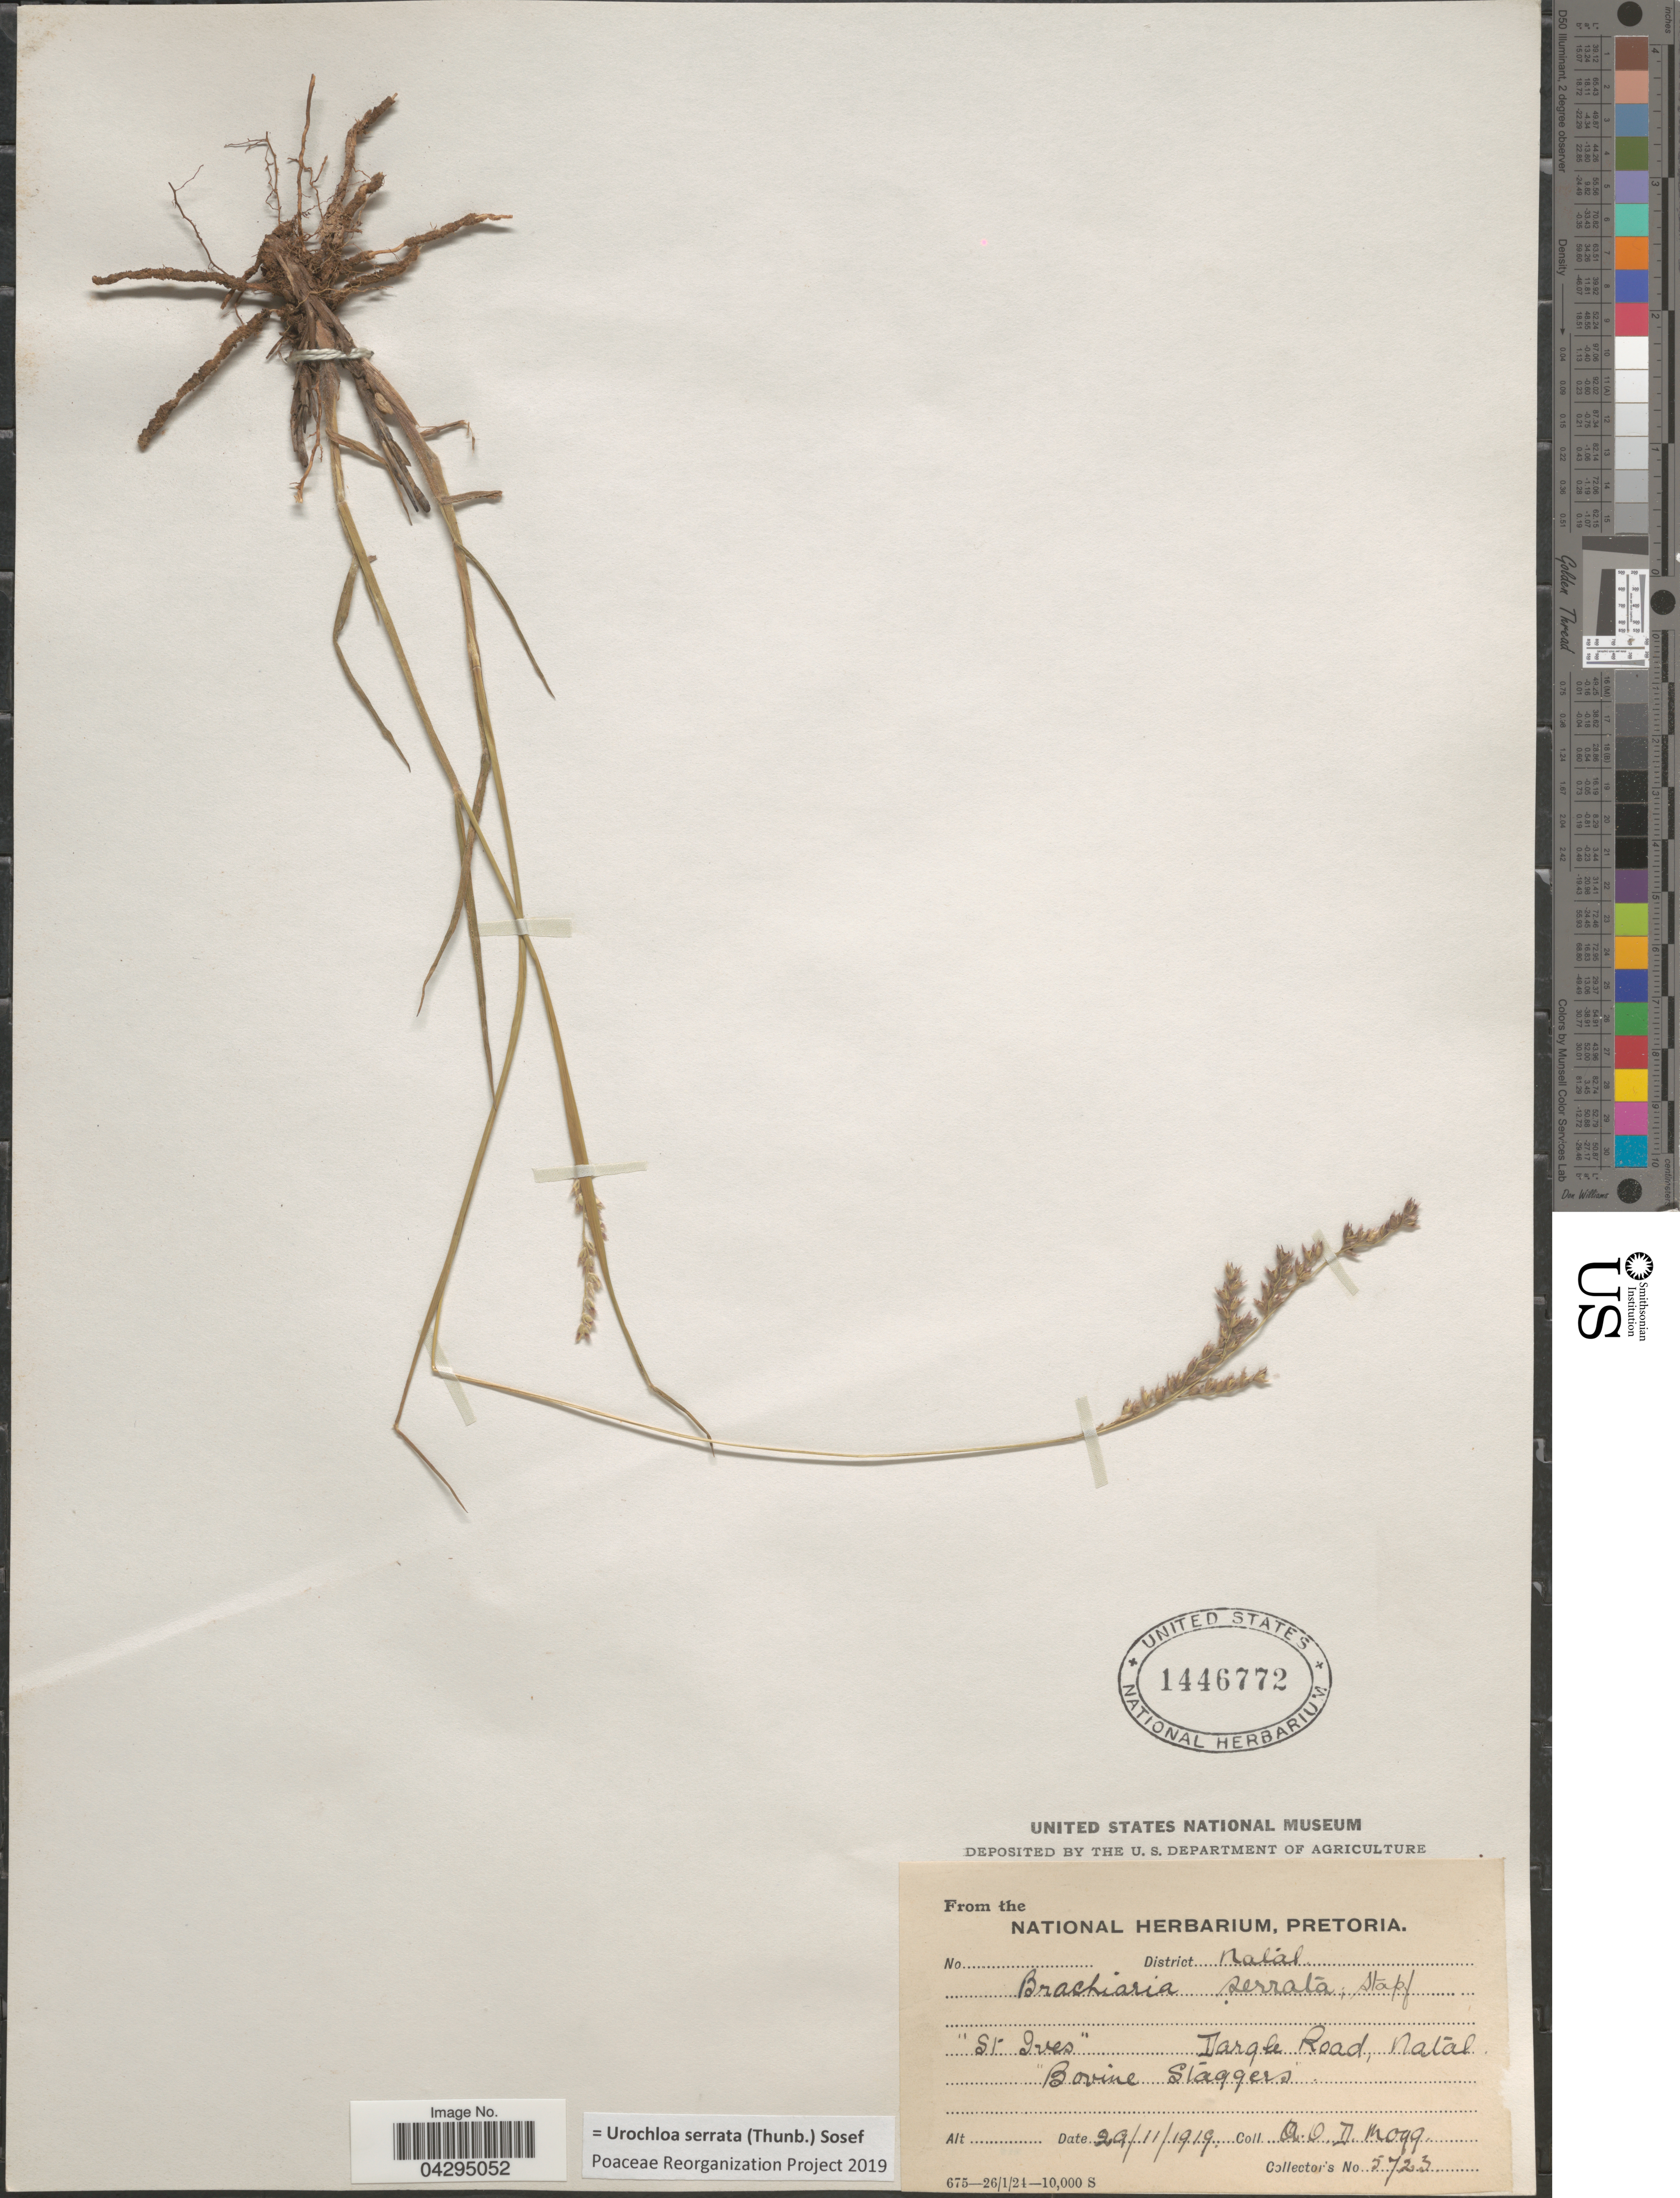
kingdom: Plantae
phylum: Tracheophyta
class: Liliopsida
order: Poales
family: Poaceae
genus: Urochloa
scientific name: Urochloa serrata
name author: (Thunb.) Sosef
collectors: A. O. Mogg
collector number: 5723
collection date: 1919-11-29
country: South Africa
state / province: KwaZulu-Natal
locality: District Natal. "St Ives" Dargle Road, Natal. Bovine Staggers.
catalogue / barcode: US 1446772